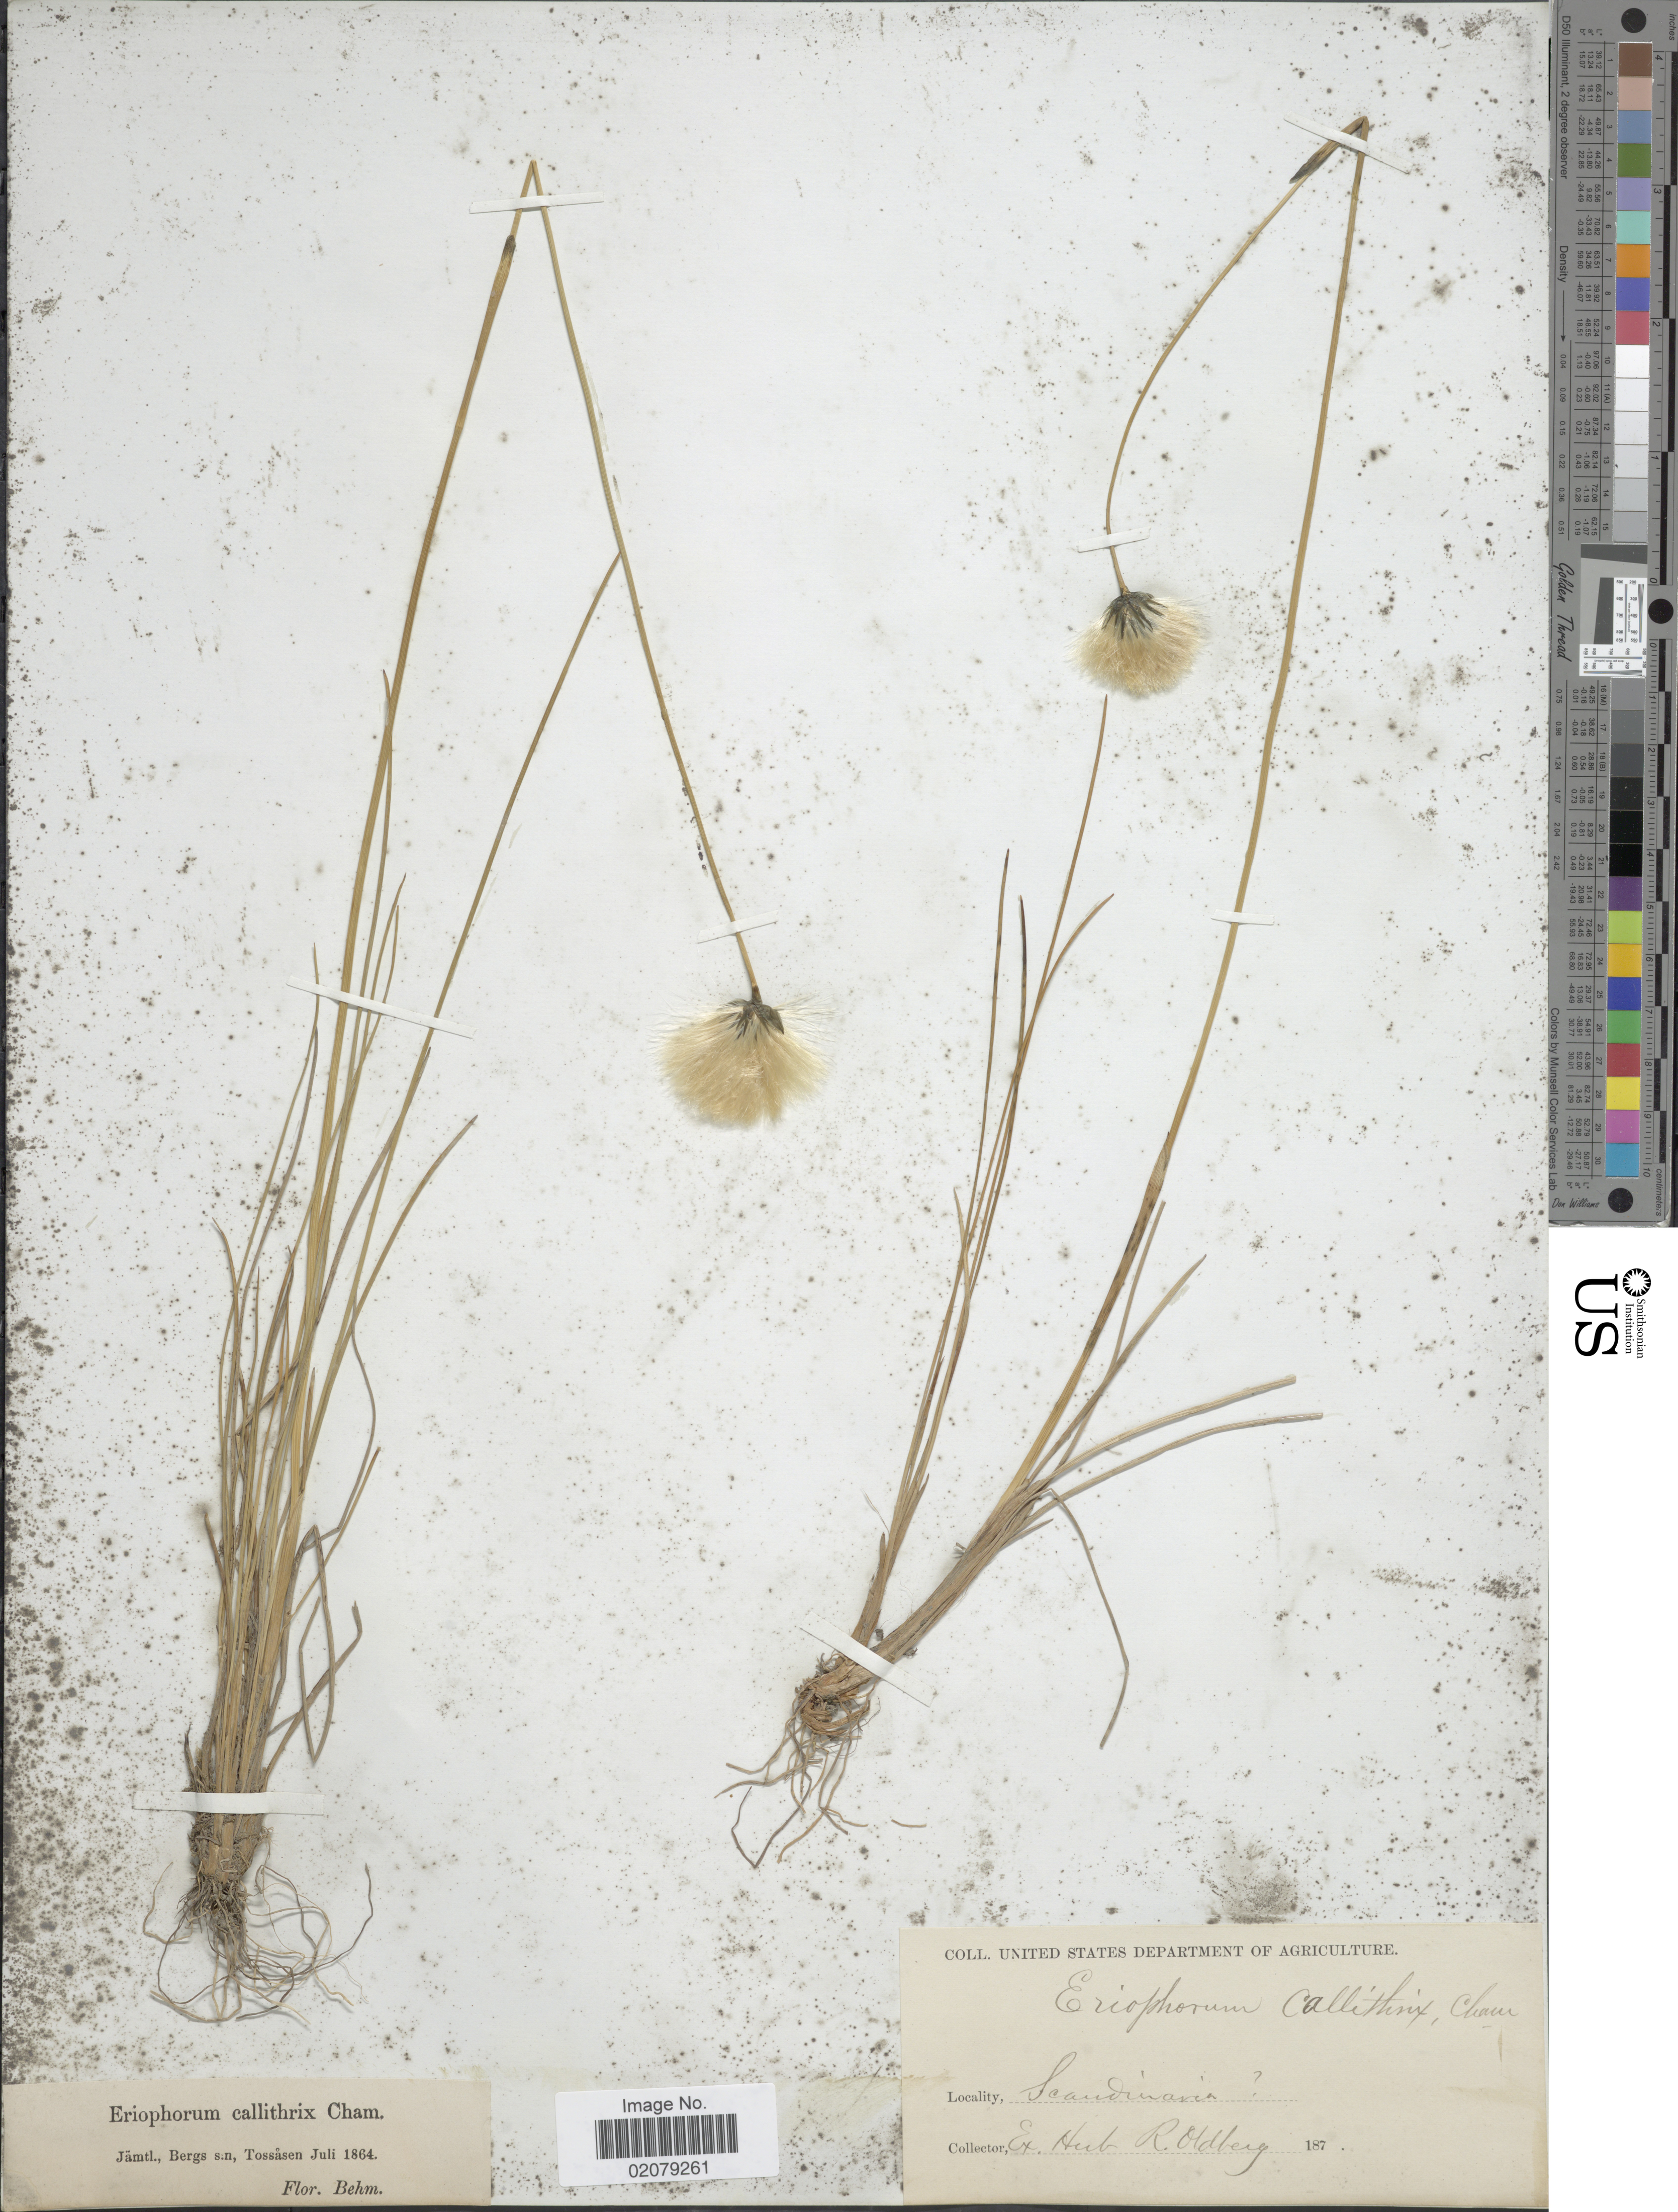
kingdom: Plantae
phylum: Tracheophyta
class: Liliopsida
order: Poales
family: Cyperaceae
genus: Eriophorum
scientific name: Eriophorum callitrix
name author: Cham. ex C.A. Mey.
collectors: ex herb. R. Oldberg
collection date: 1864-07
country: Sweden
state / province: Jämtland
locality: Jamtl., Bergs s.n., Tossasen